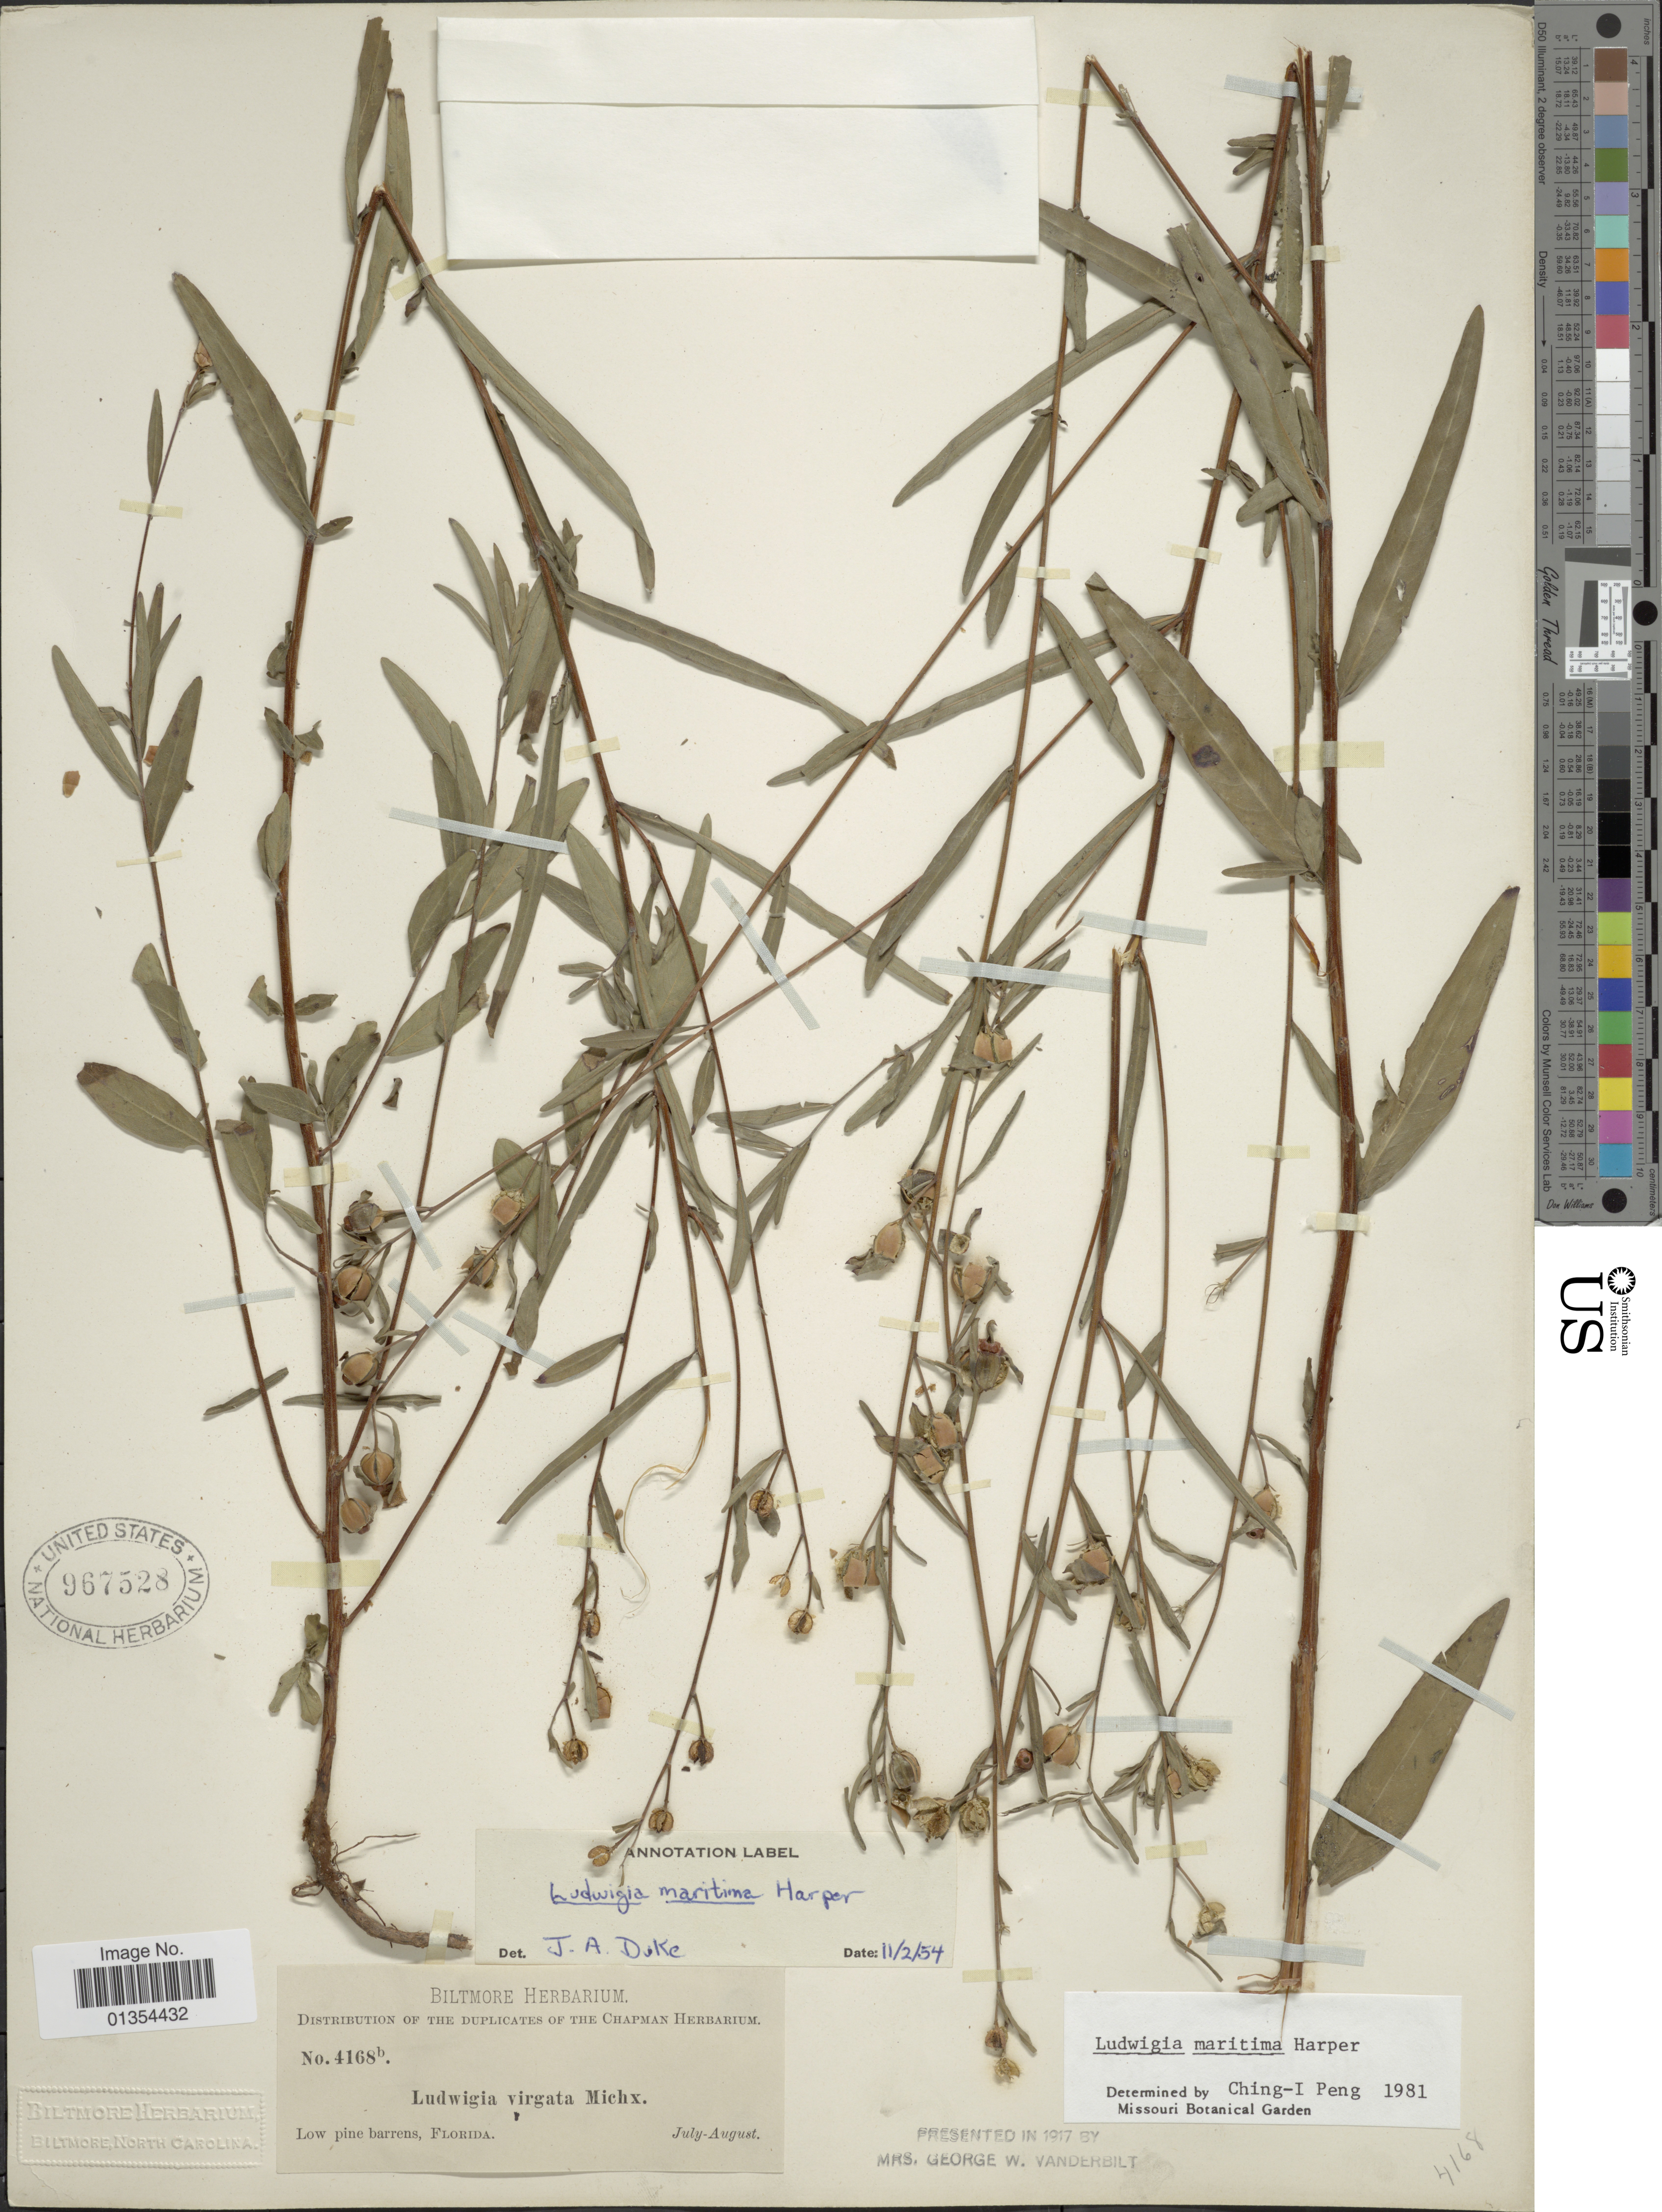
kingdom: Plantae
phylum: Tracheophyta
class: Magnoliopsida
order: Myrtales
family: Onagraceae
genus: Ludwigia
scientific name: Ludwigia maritima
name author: R.M. Harper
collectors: ex herb. Biltmore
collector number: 4168b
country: United States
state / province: Florida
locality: Low pine barrens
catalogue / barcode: US 967528